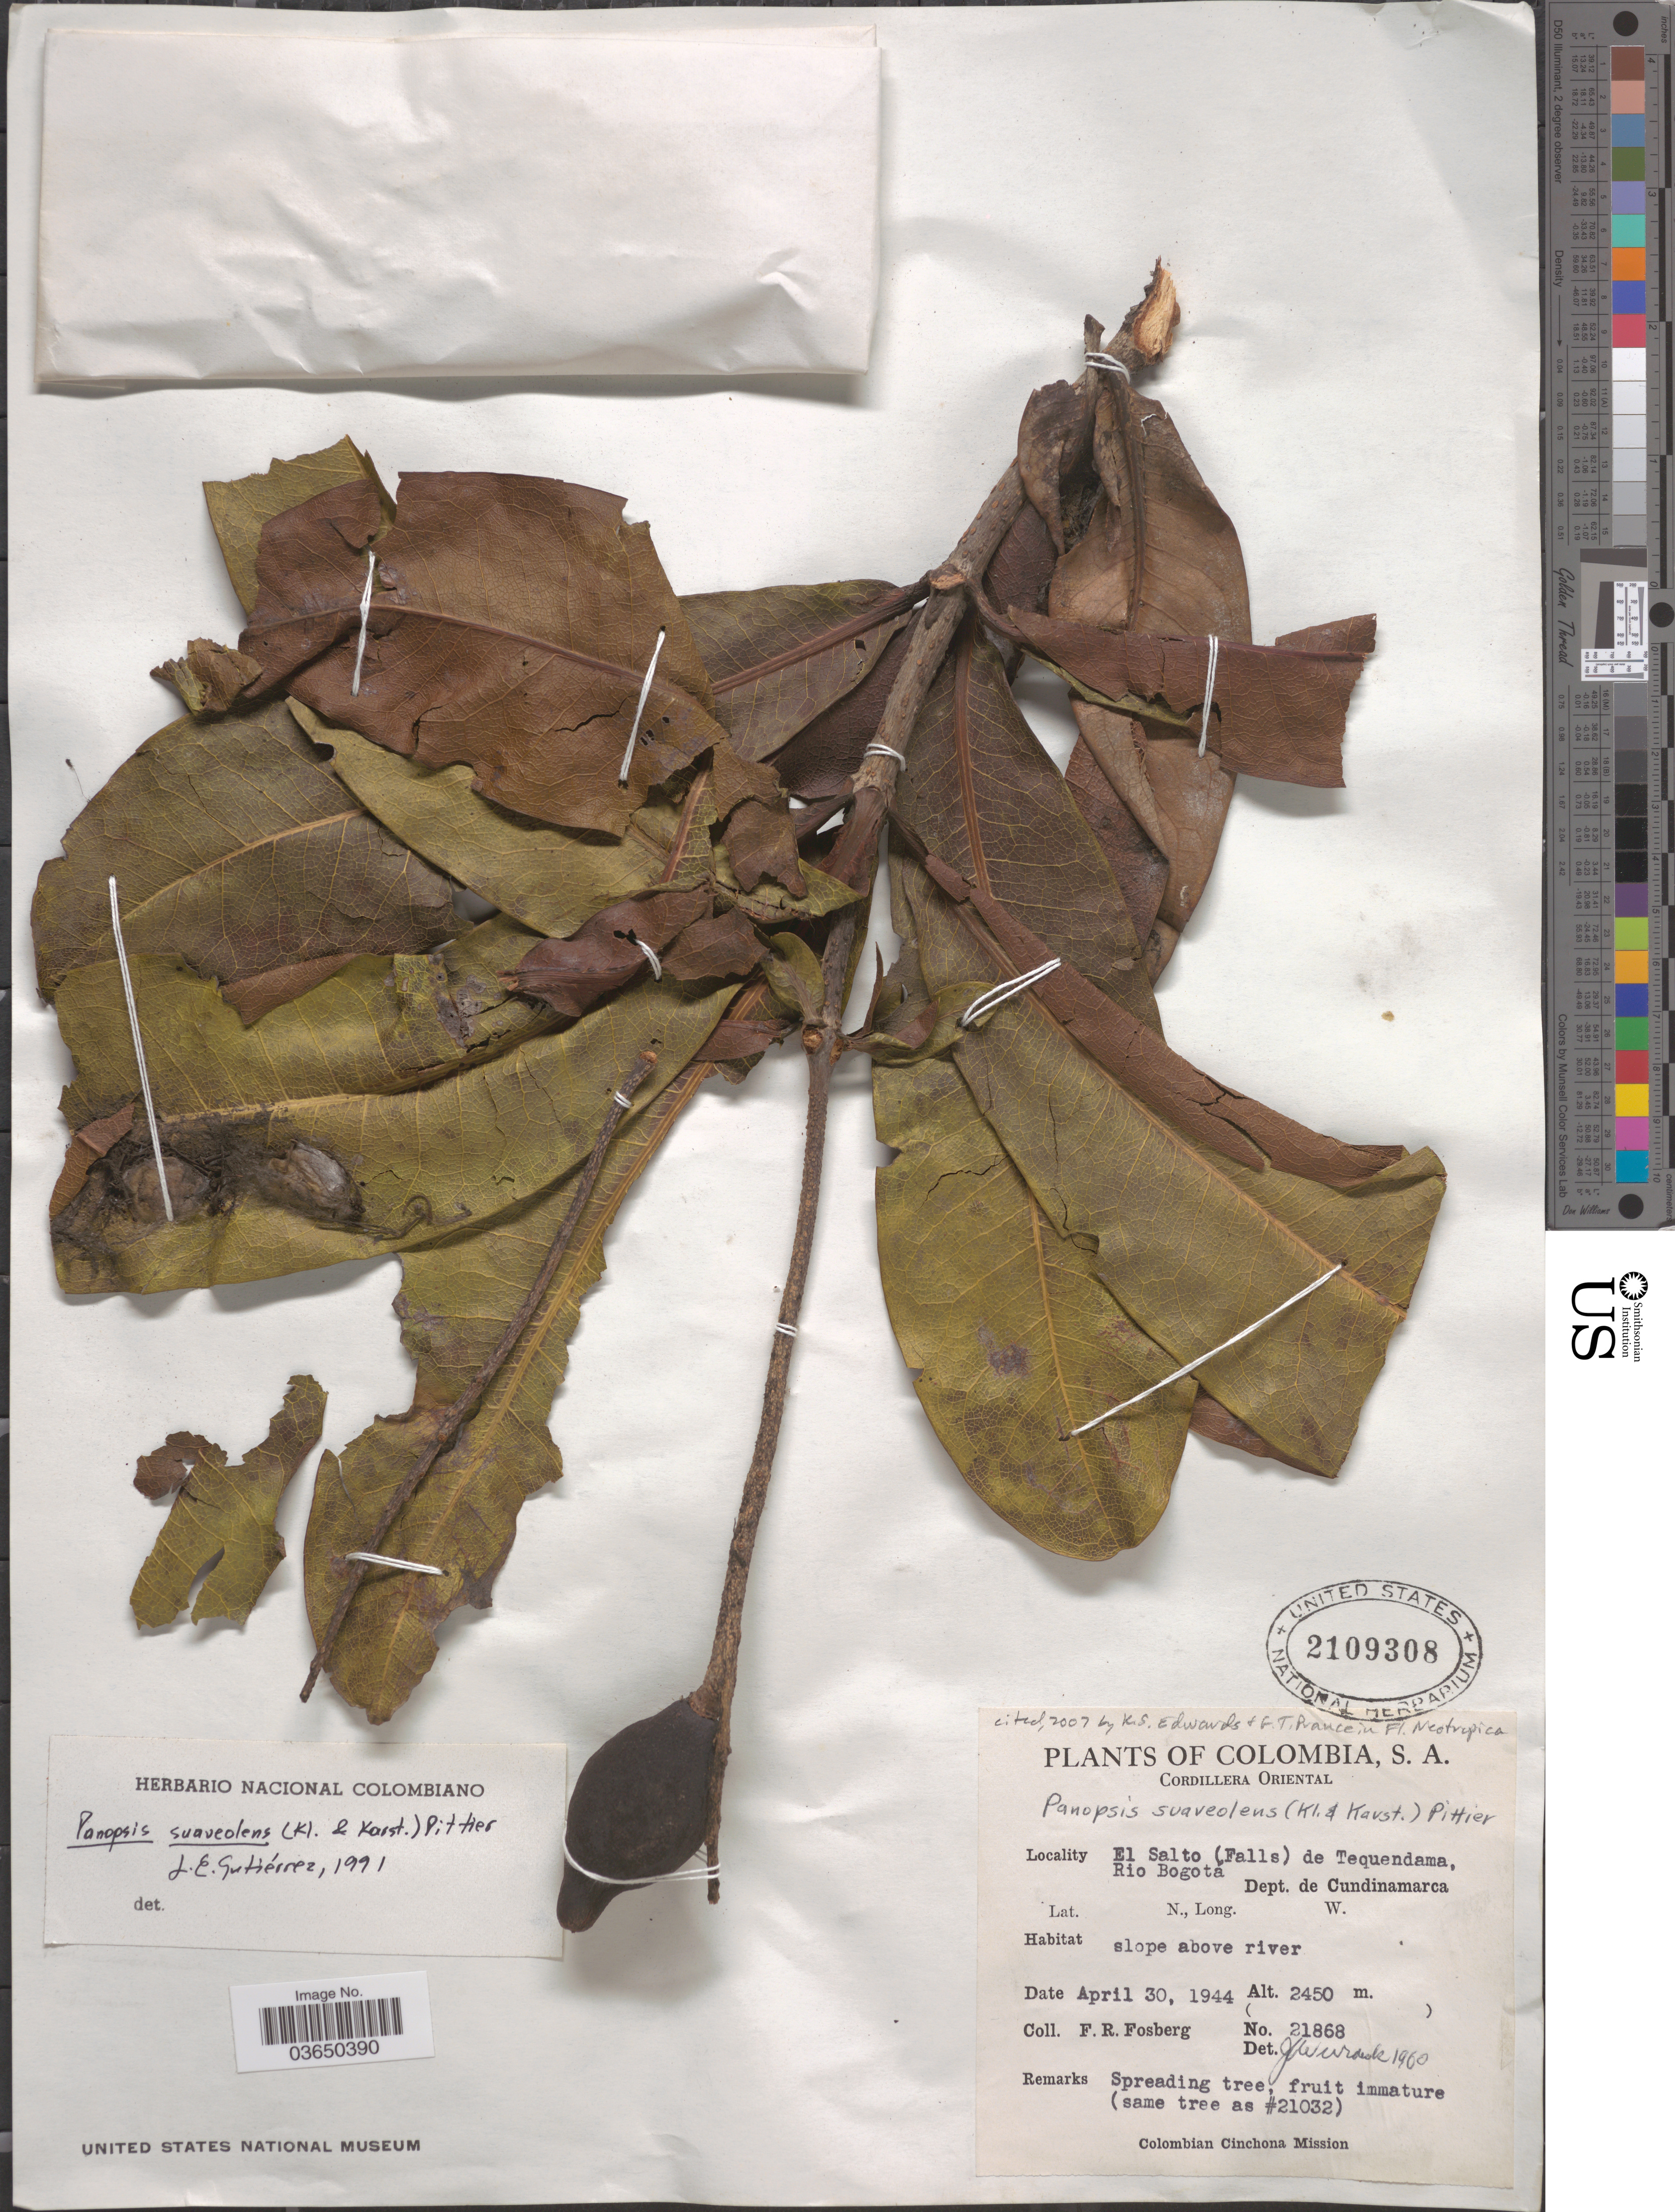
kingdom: Plantae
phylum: Tracheophyta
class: Magnoliopsida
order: Proteales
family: Proteaceae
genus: Panopsis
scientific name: Panopsis suaveolens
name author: (Klotzsch & H. Karst.) Pittier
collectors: F. R. Fosberg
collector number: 21868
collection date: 1944-04-30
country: Colombia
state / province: Cundinamarca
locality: Cordillera Oriental. El Salto (Falls) de Tequendama, Rio Bogota. Dept. de Cundinamarca. Slope above river.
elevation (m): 2450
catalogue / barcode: US 2109308